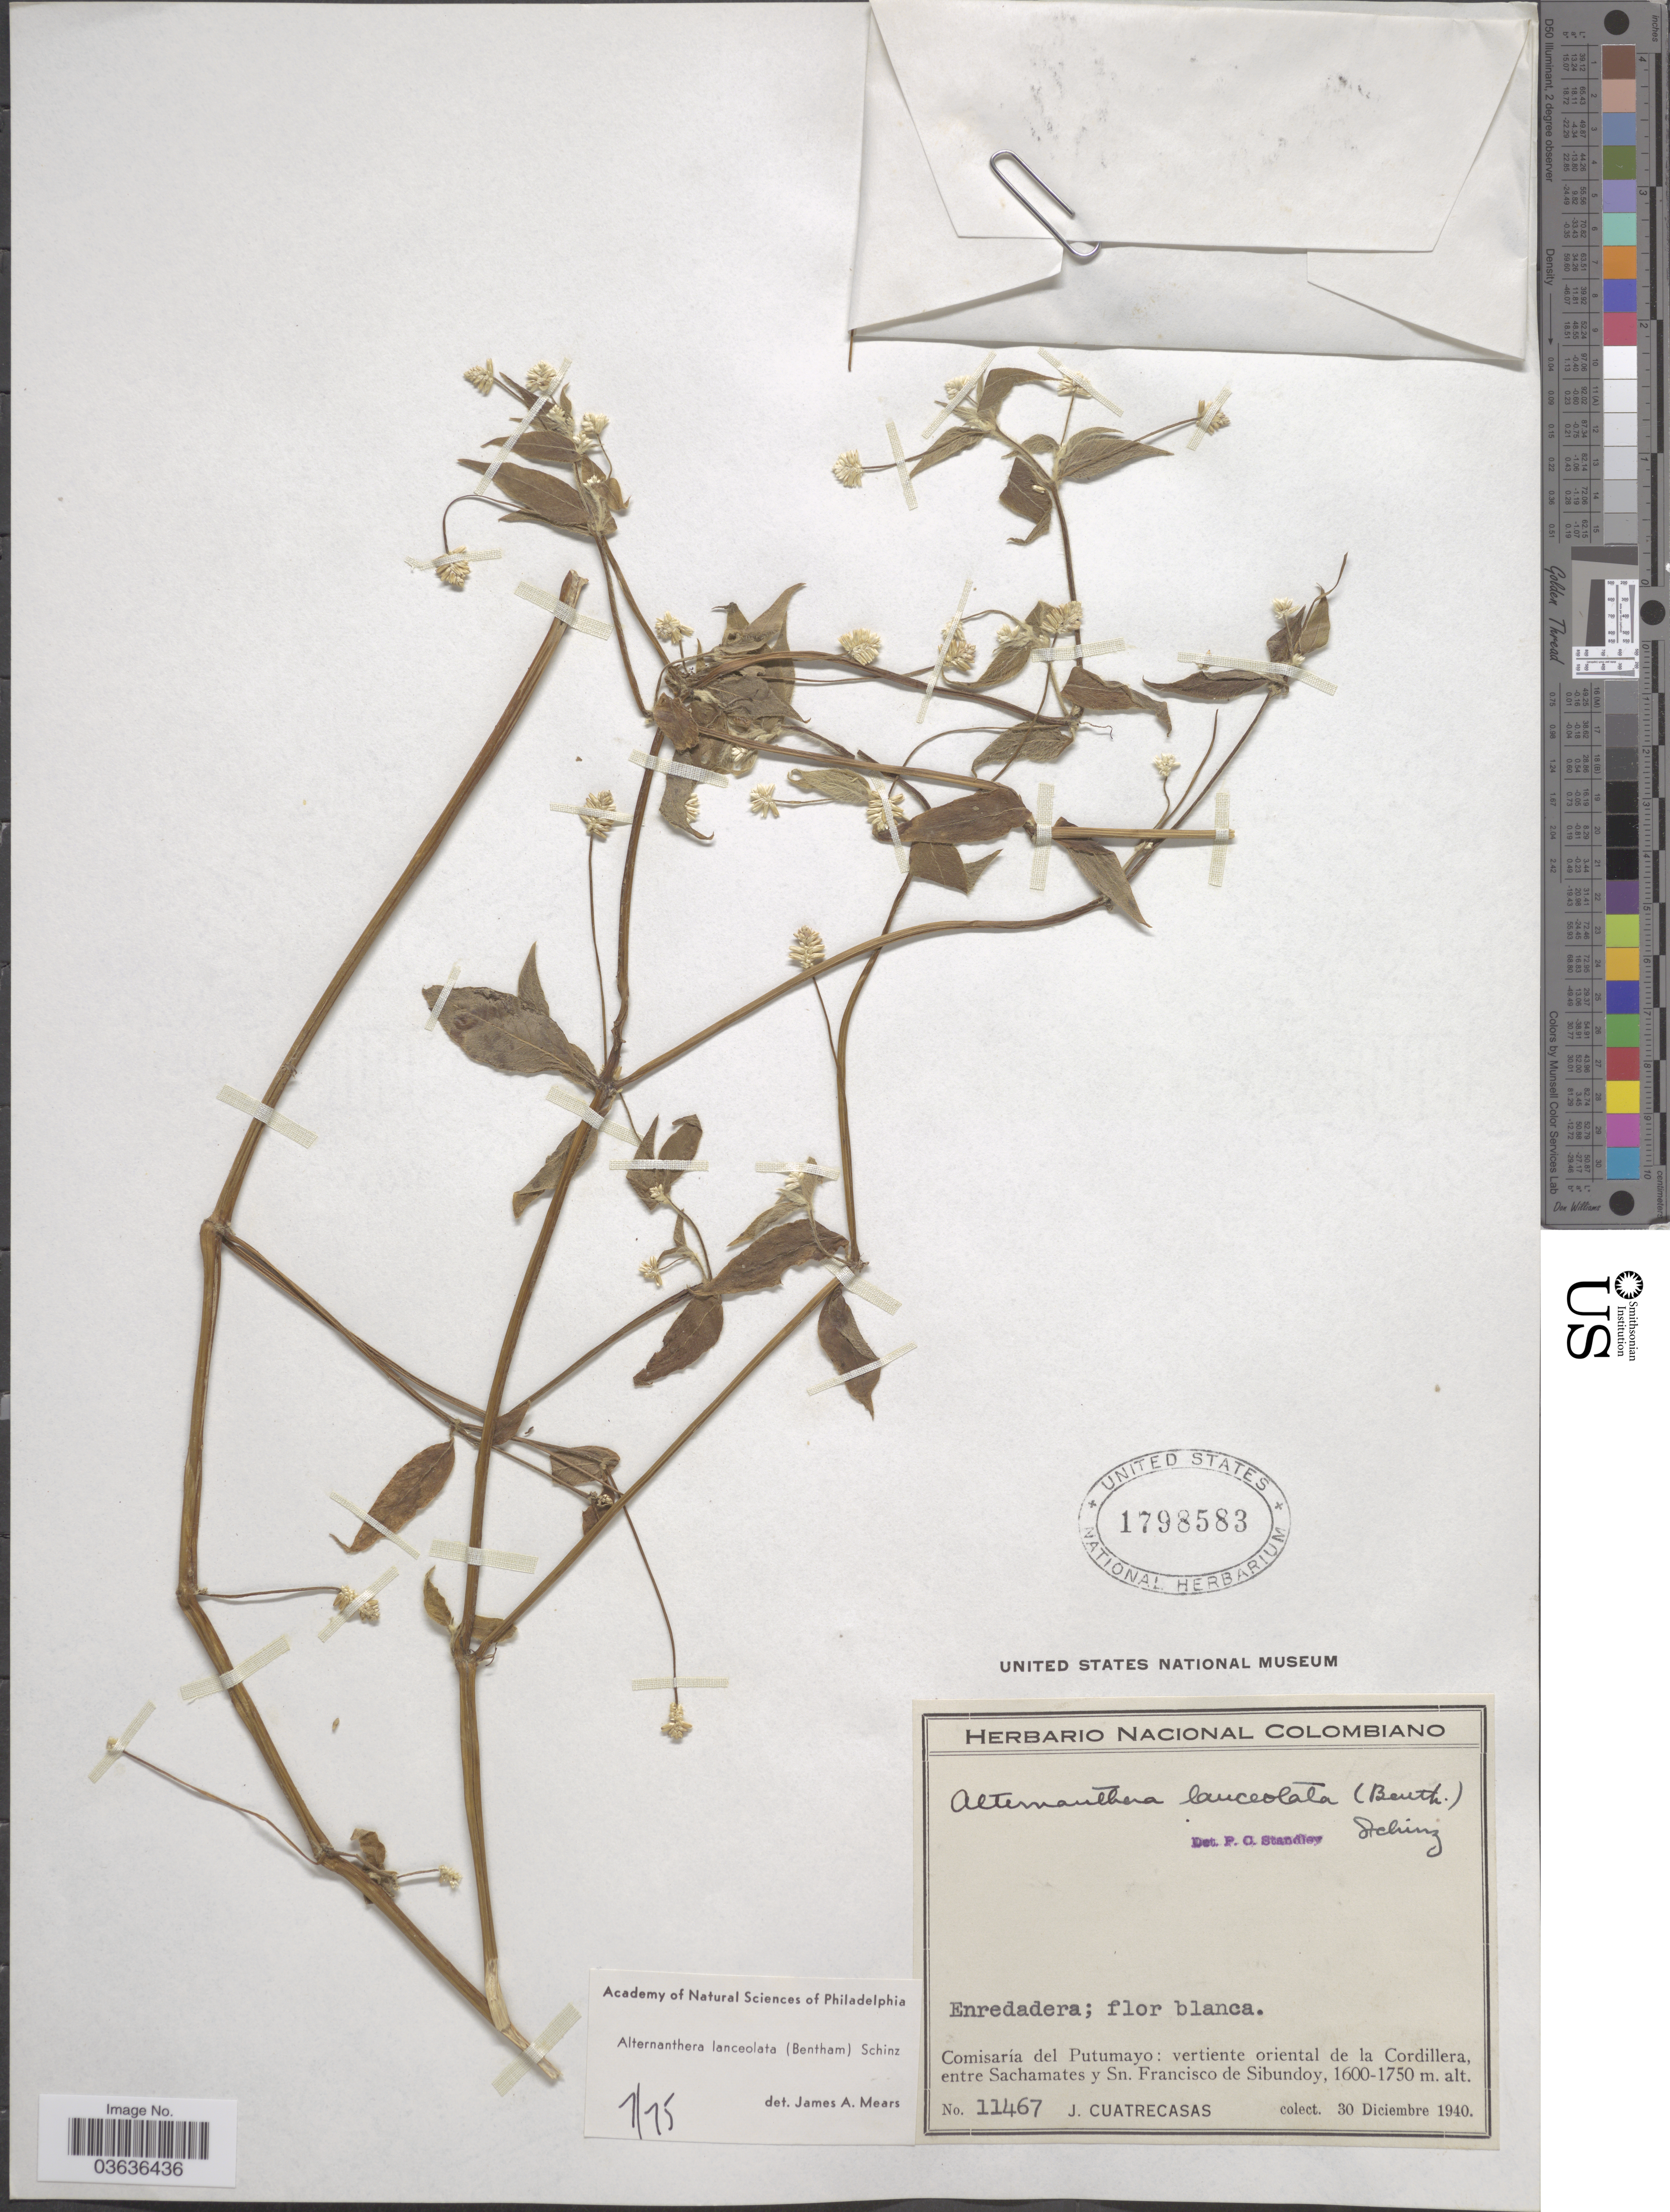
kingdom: Plantae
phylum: Tracheophyta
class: Magnoliopsida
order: Caryophyllales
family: Amaranthaceae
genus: Alternanthera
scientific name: Alternanthera lanceolata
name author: (Benth.) Schinz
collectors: J. Cuatrecasas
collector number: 11467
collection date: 1940-12-30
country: Colombia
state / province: Putumayo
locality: Comisaría del Putumayo: vertiente oriental de la Cordillera, entre Sachamates y Sn. Francisco de Sibundoy.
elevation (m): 1600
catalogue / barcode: US 1798583